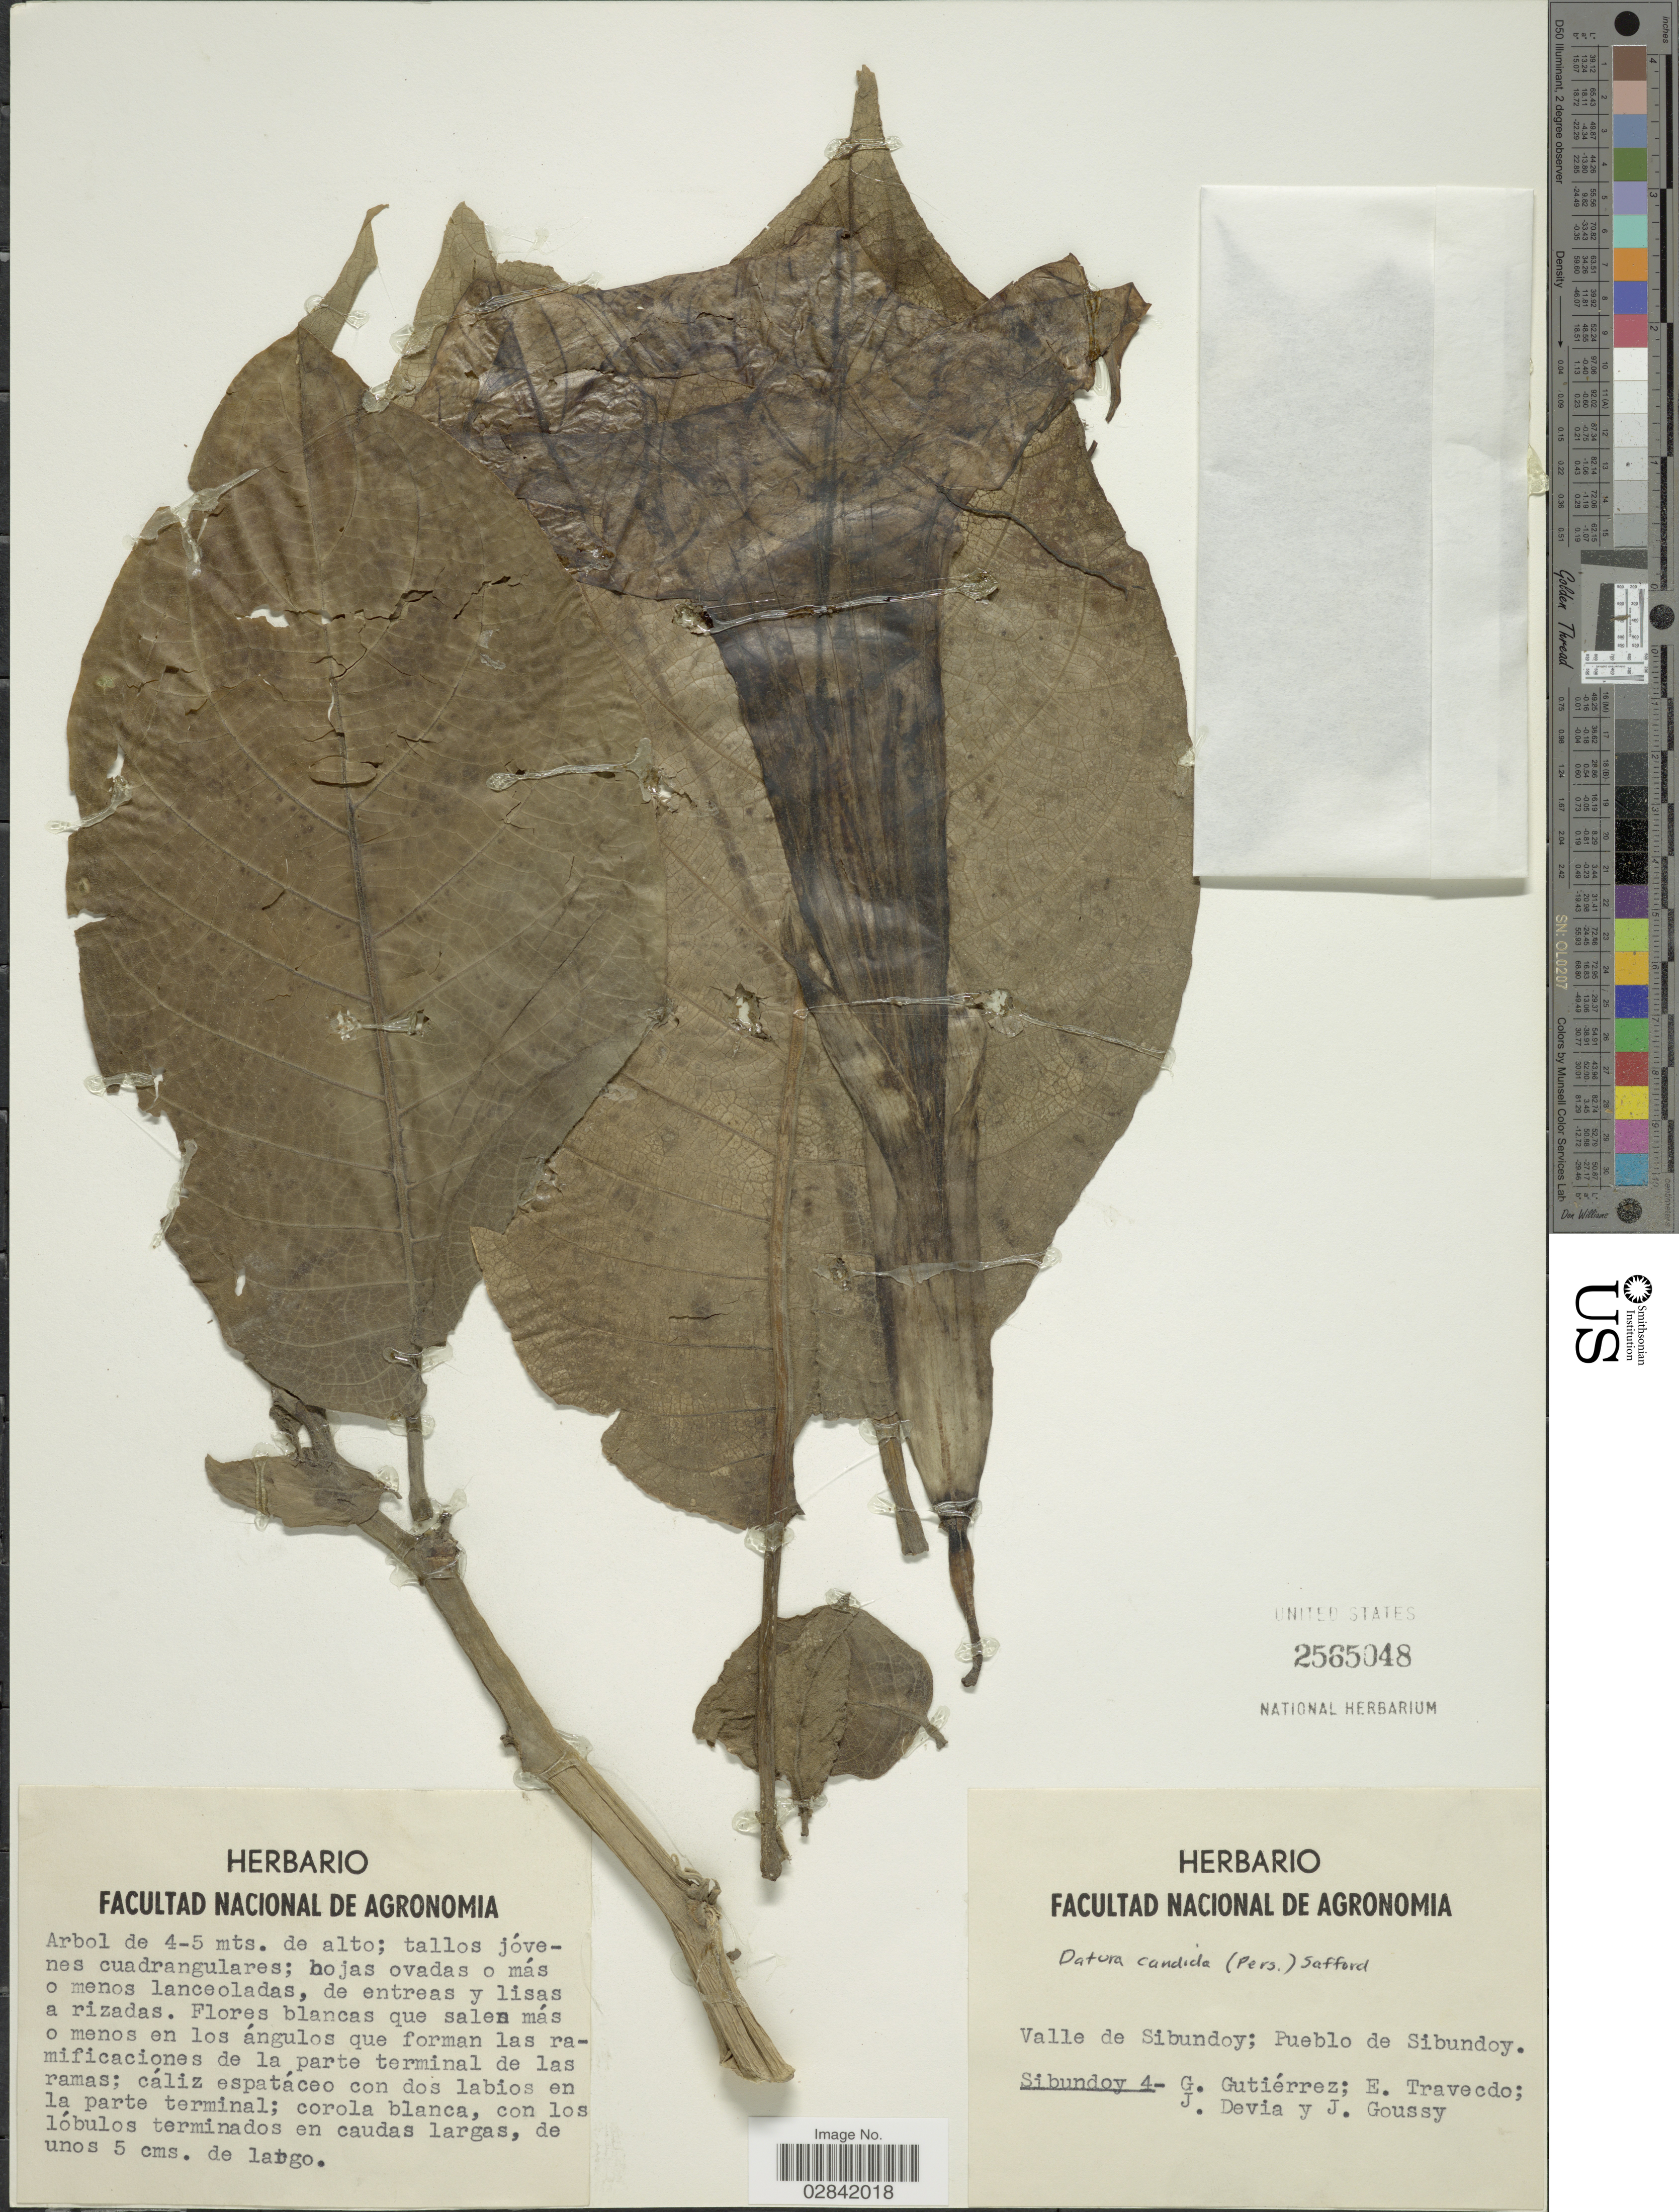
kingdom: Plantae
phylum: Tracheophyta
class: Magnoliopsida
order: Solanales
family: Solanaceae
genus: Brugmansia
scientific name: Brugmansia x candida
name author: Pers.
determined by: (US) Smithsonian Institution - National Museum of Natural History - Department of Botany (UNITED STATES)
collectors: G. Gutiérrez, E. Travecdo, J. Devia & J. Goussy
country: Colombia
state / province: Putumayo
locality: Valle de Sibundoy, Pueblo de Sibundoy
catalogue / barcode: US 2565048